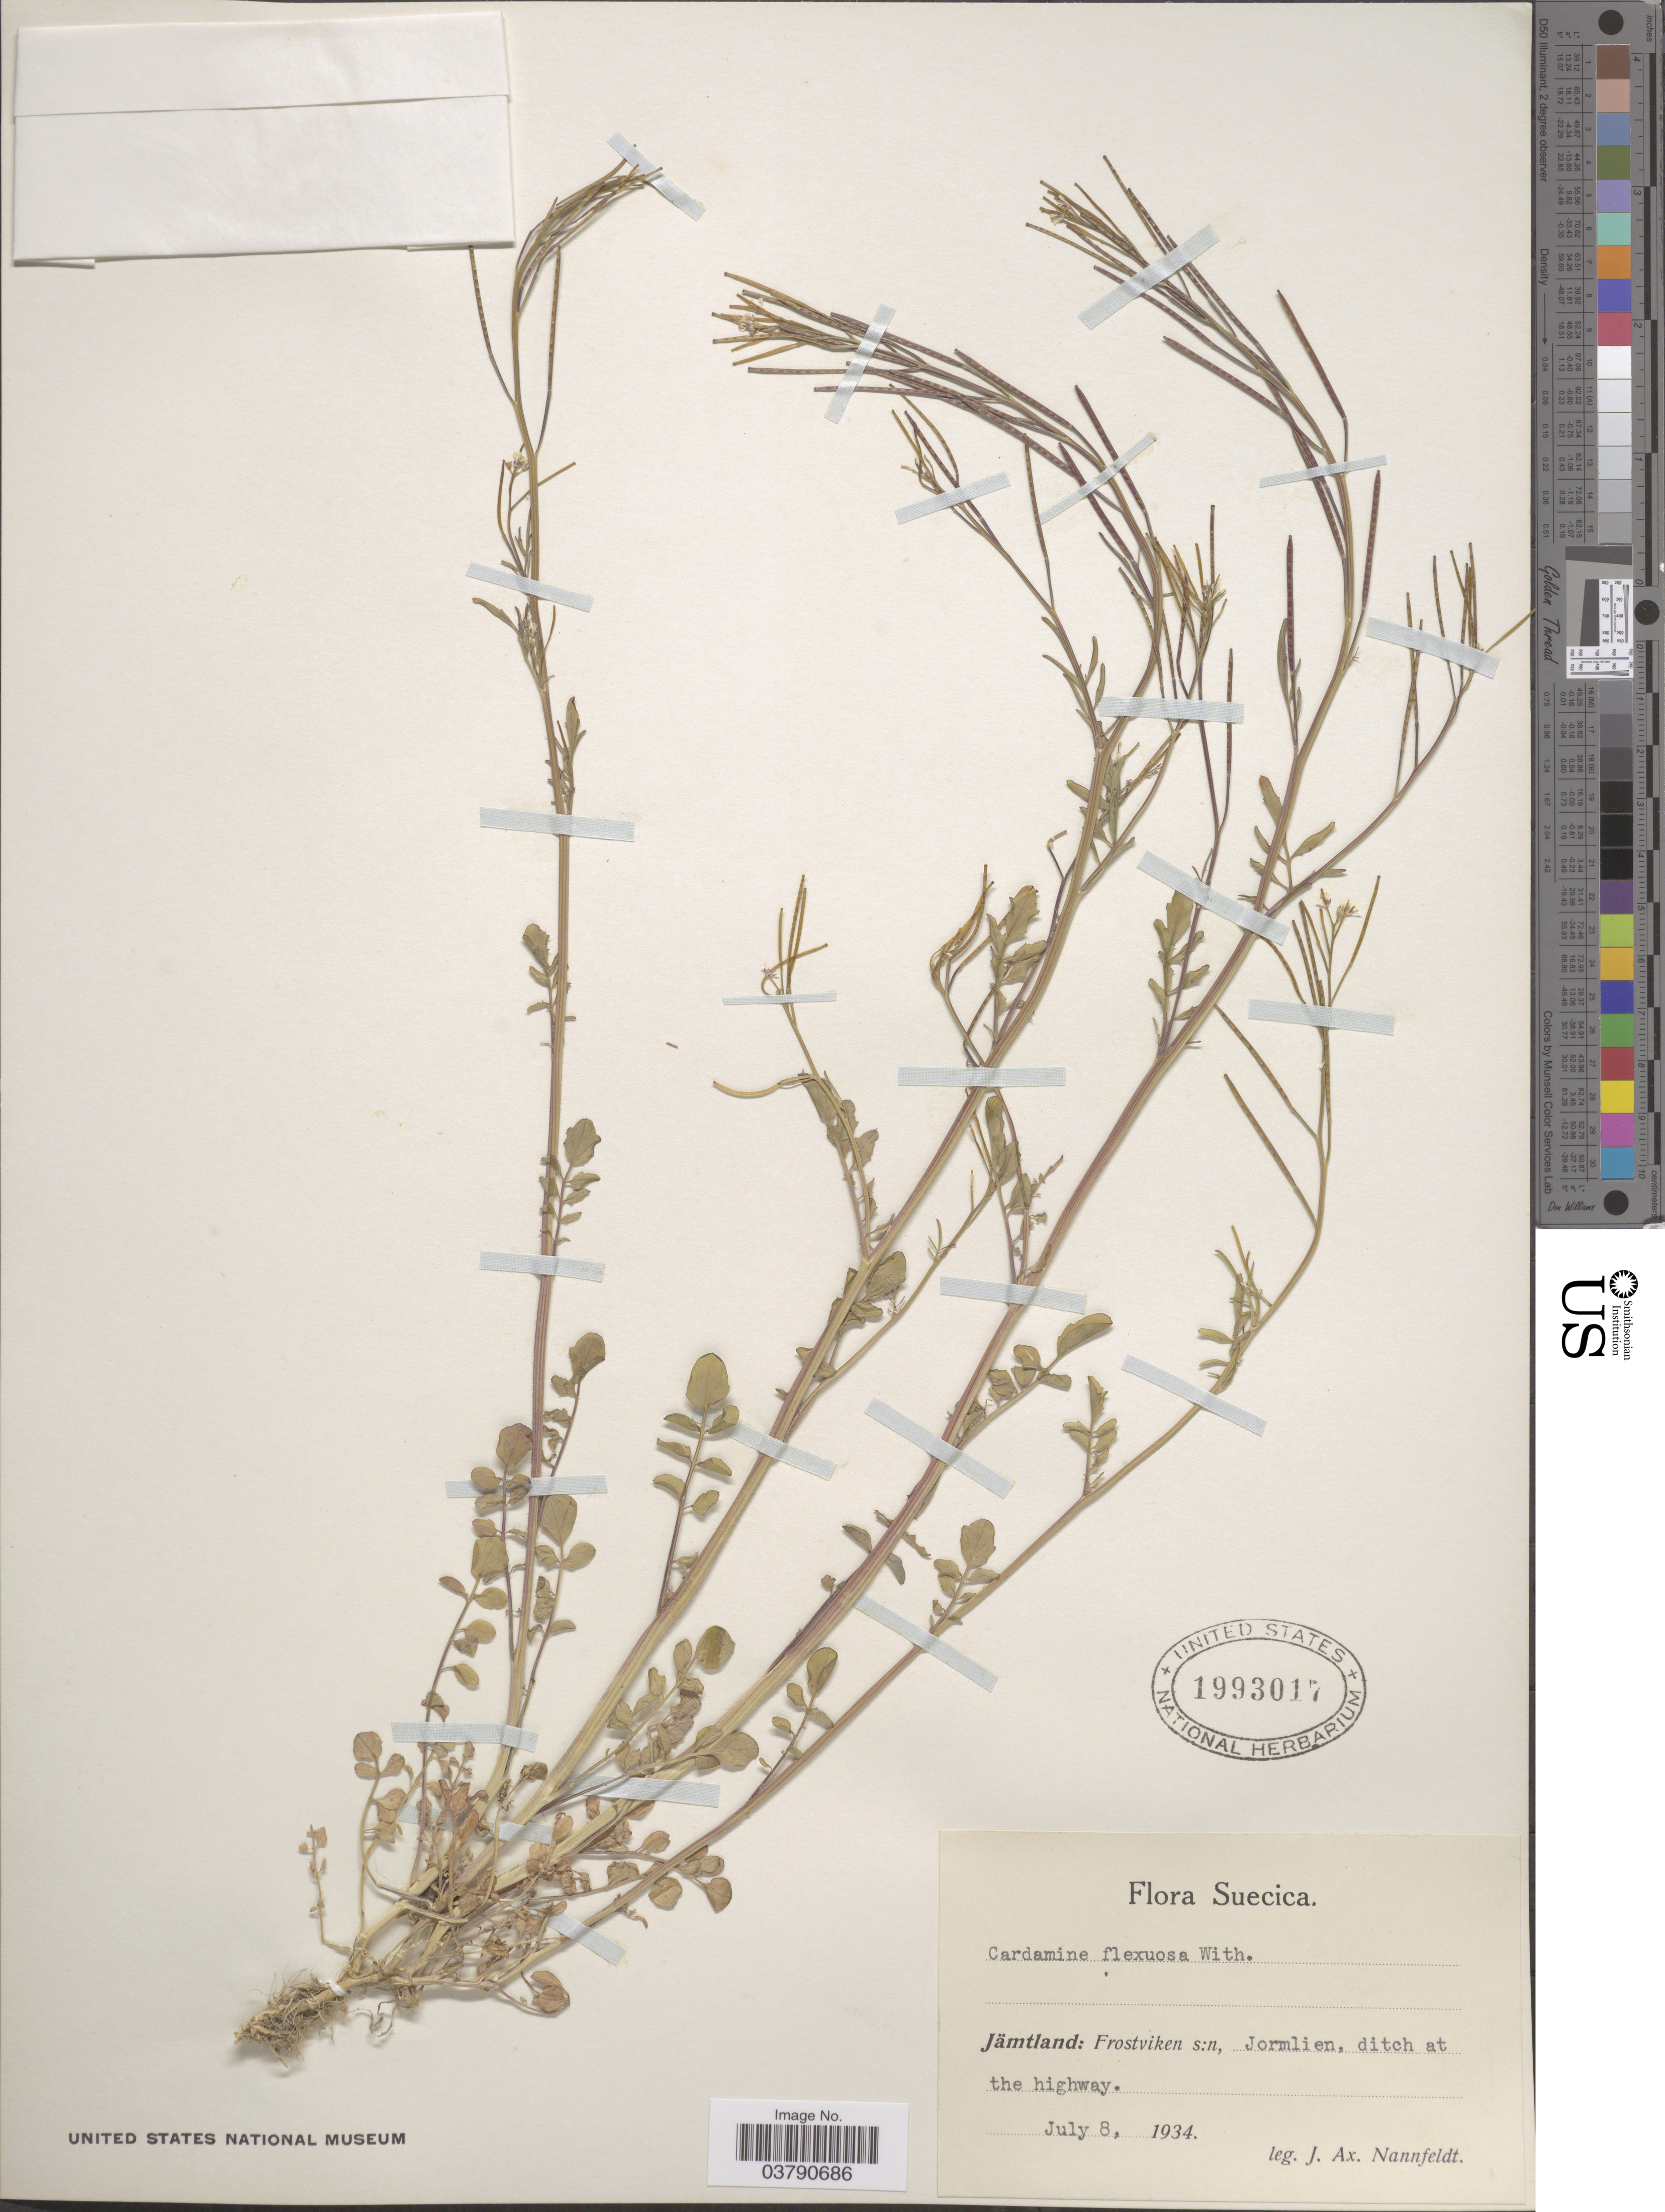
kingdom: Plantae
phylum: Tracheophyta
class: Magnoliopsida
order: Brassicales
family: Brassicaceae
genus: Cardamine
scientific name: Cardamine flexuosa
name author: With.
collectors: J. Nannfeldt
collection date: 1934-07-08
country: Sweden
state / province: Jämtland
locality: Suecica. Frostviken s:n, Jormlien, ditch at the highway.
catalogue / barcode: US 1993017